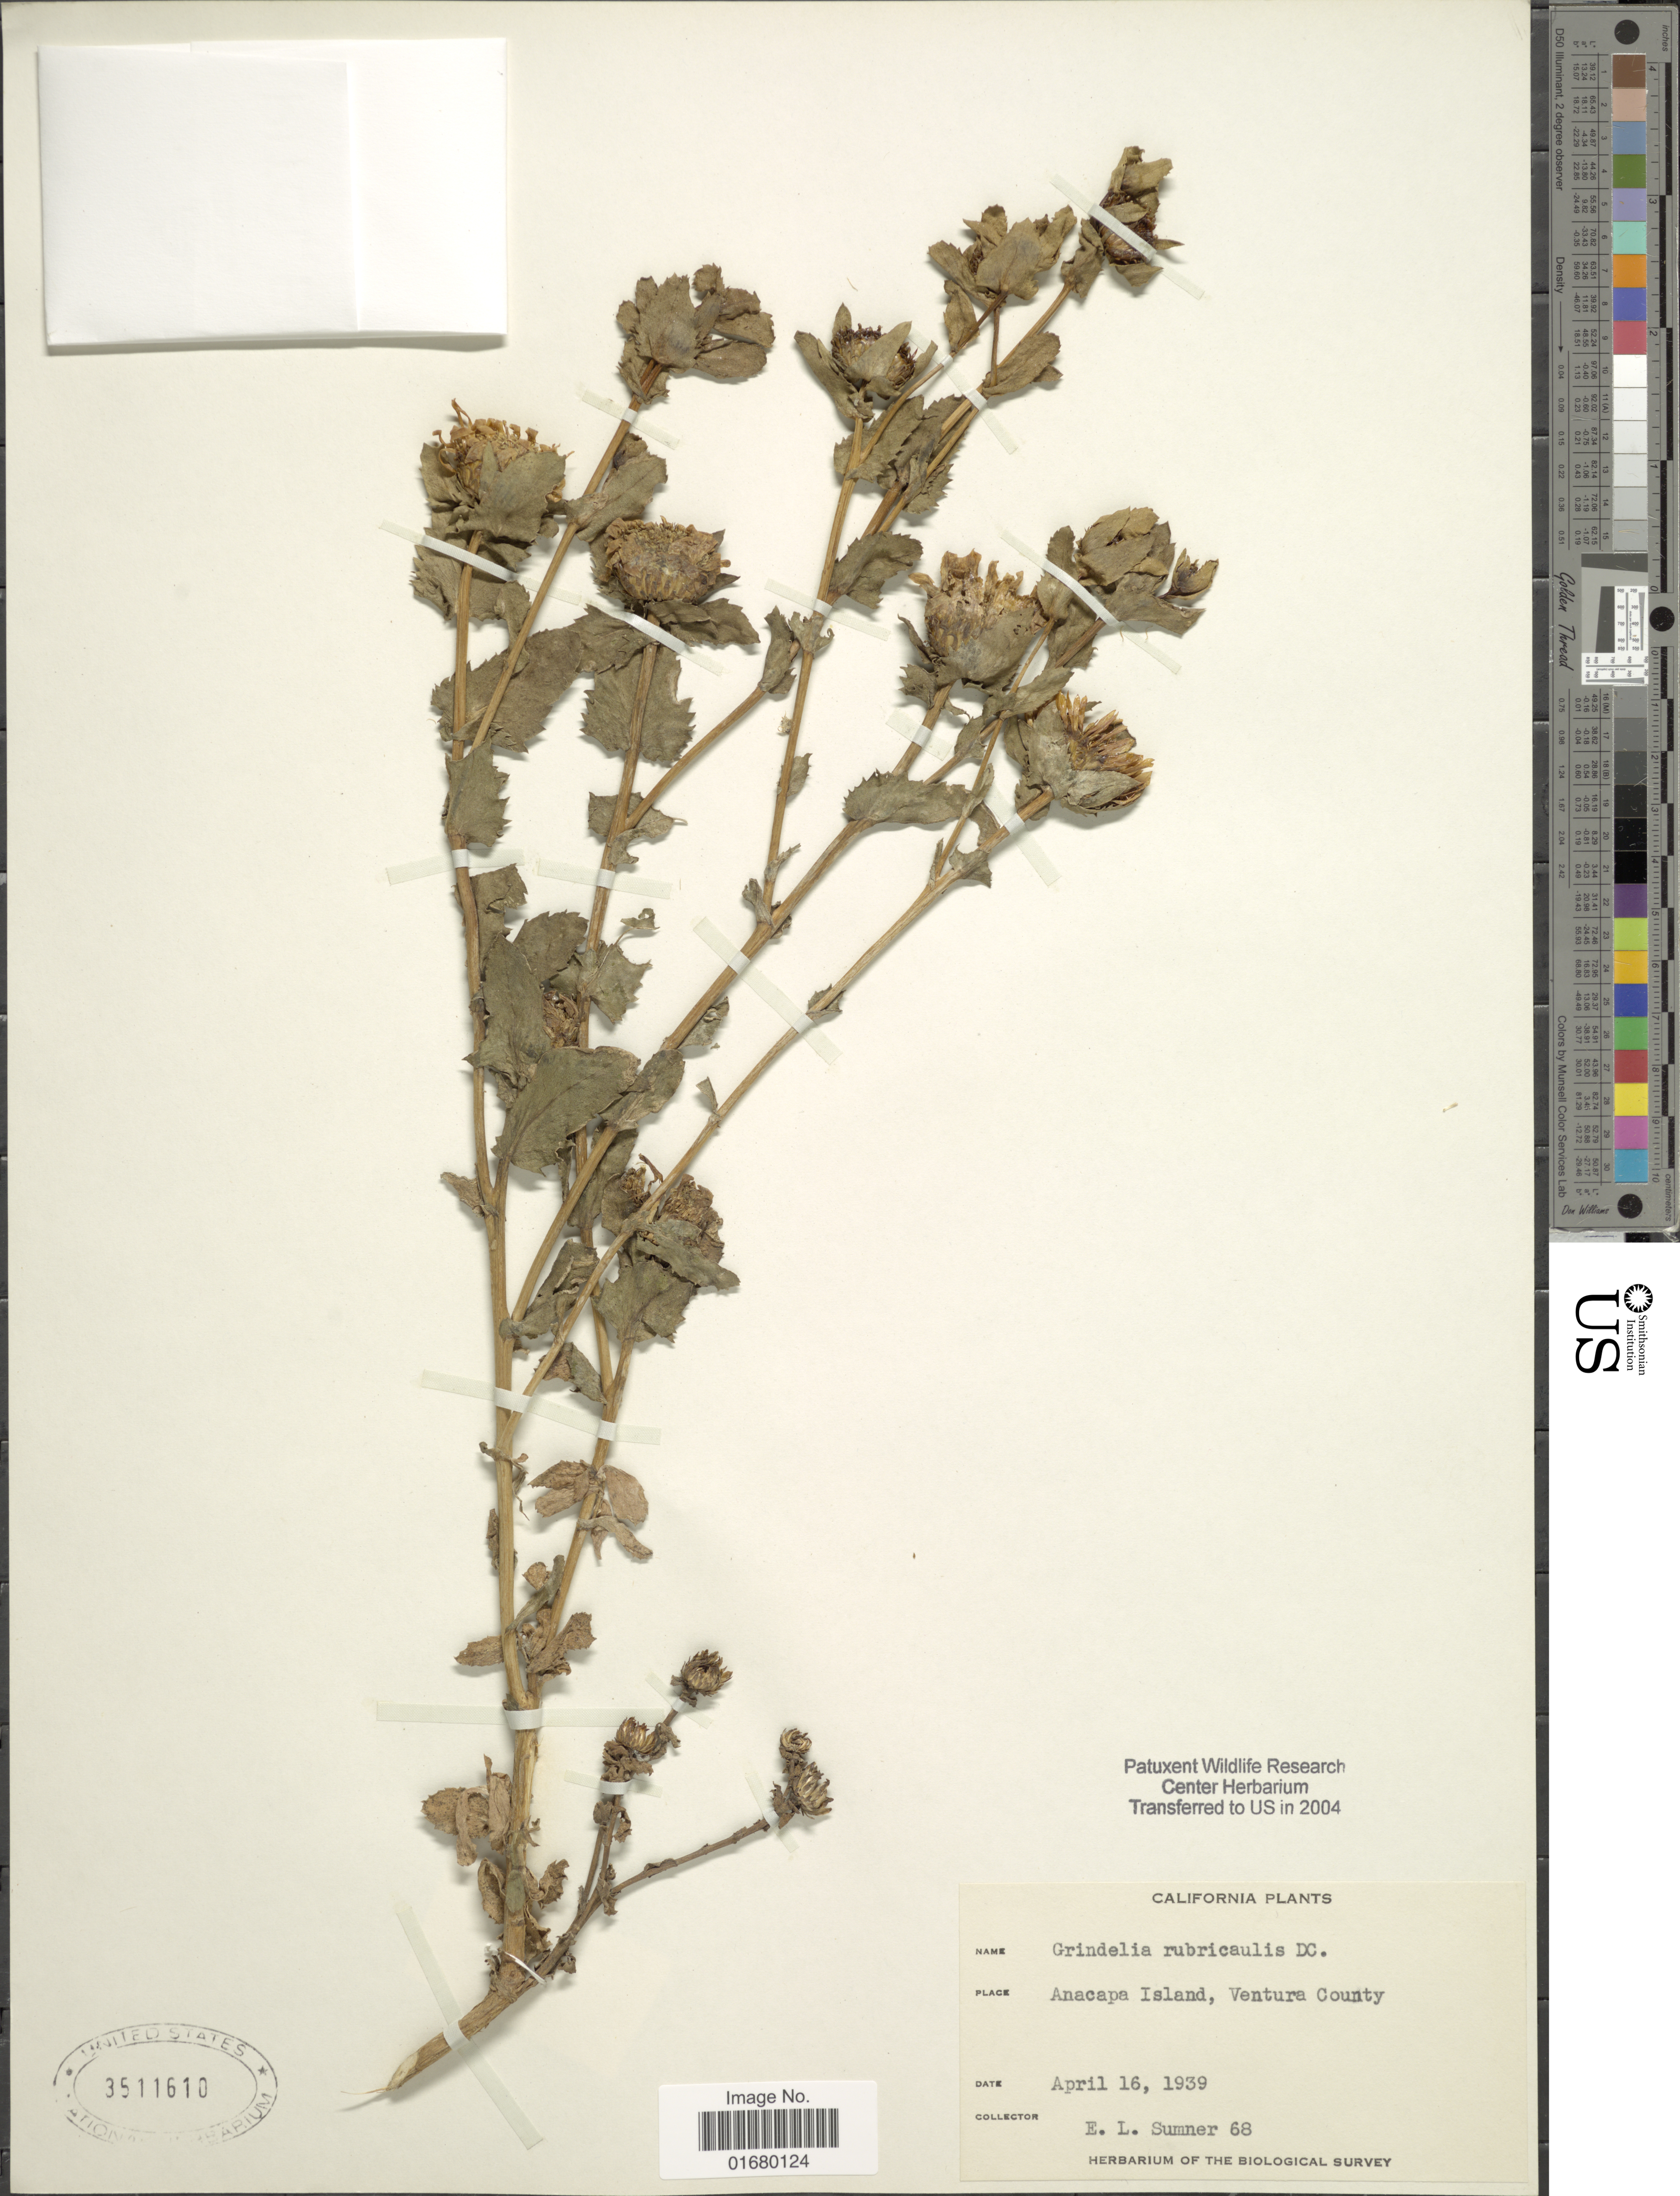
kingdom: Plantae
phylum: Tracheophyta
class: Magnoliopsida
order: Asterales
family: Asteraceae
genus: Grindelia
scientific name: Grindelia robusta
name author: Nutt.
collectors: E. Sumner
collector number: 68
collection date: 1939-04-16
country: United States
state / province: California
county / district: Ventura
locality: Anacapa Island, Ventura County.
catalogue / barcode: US 3511610